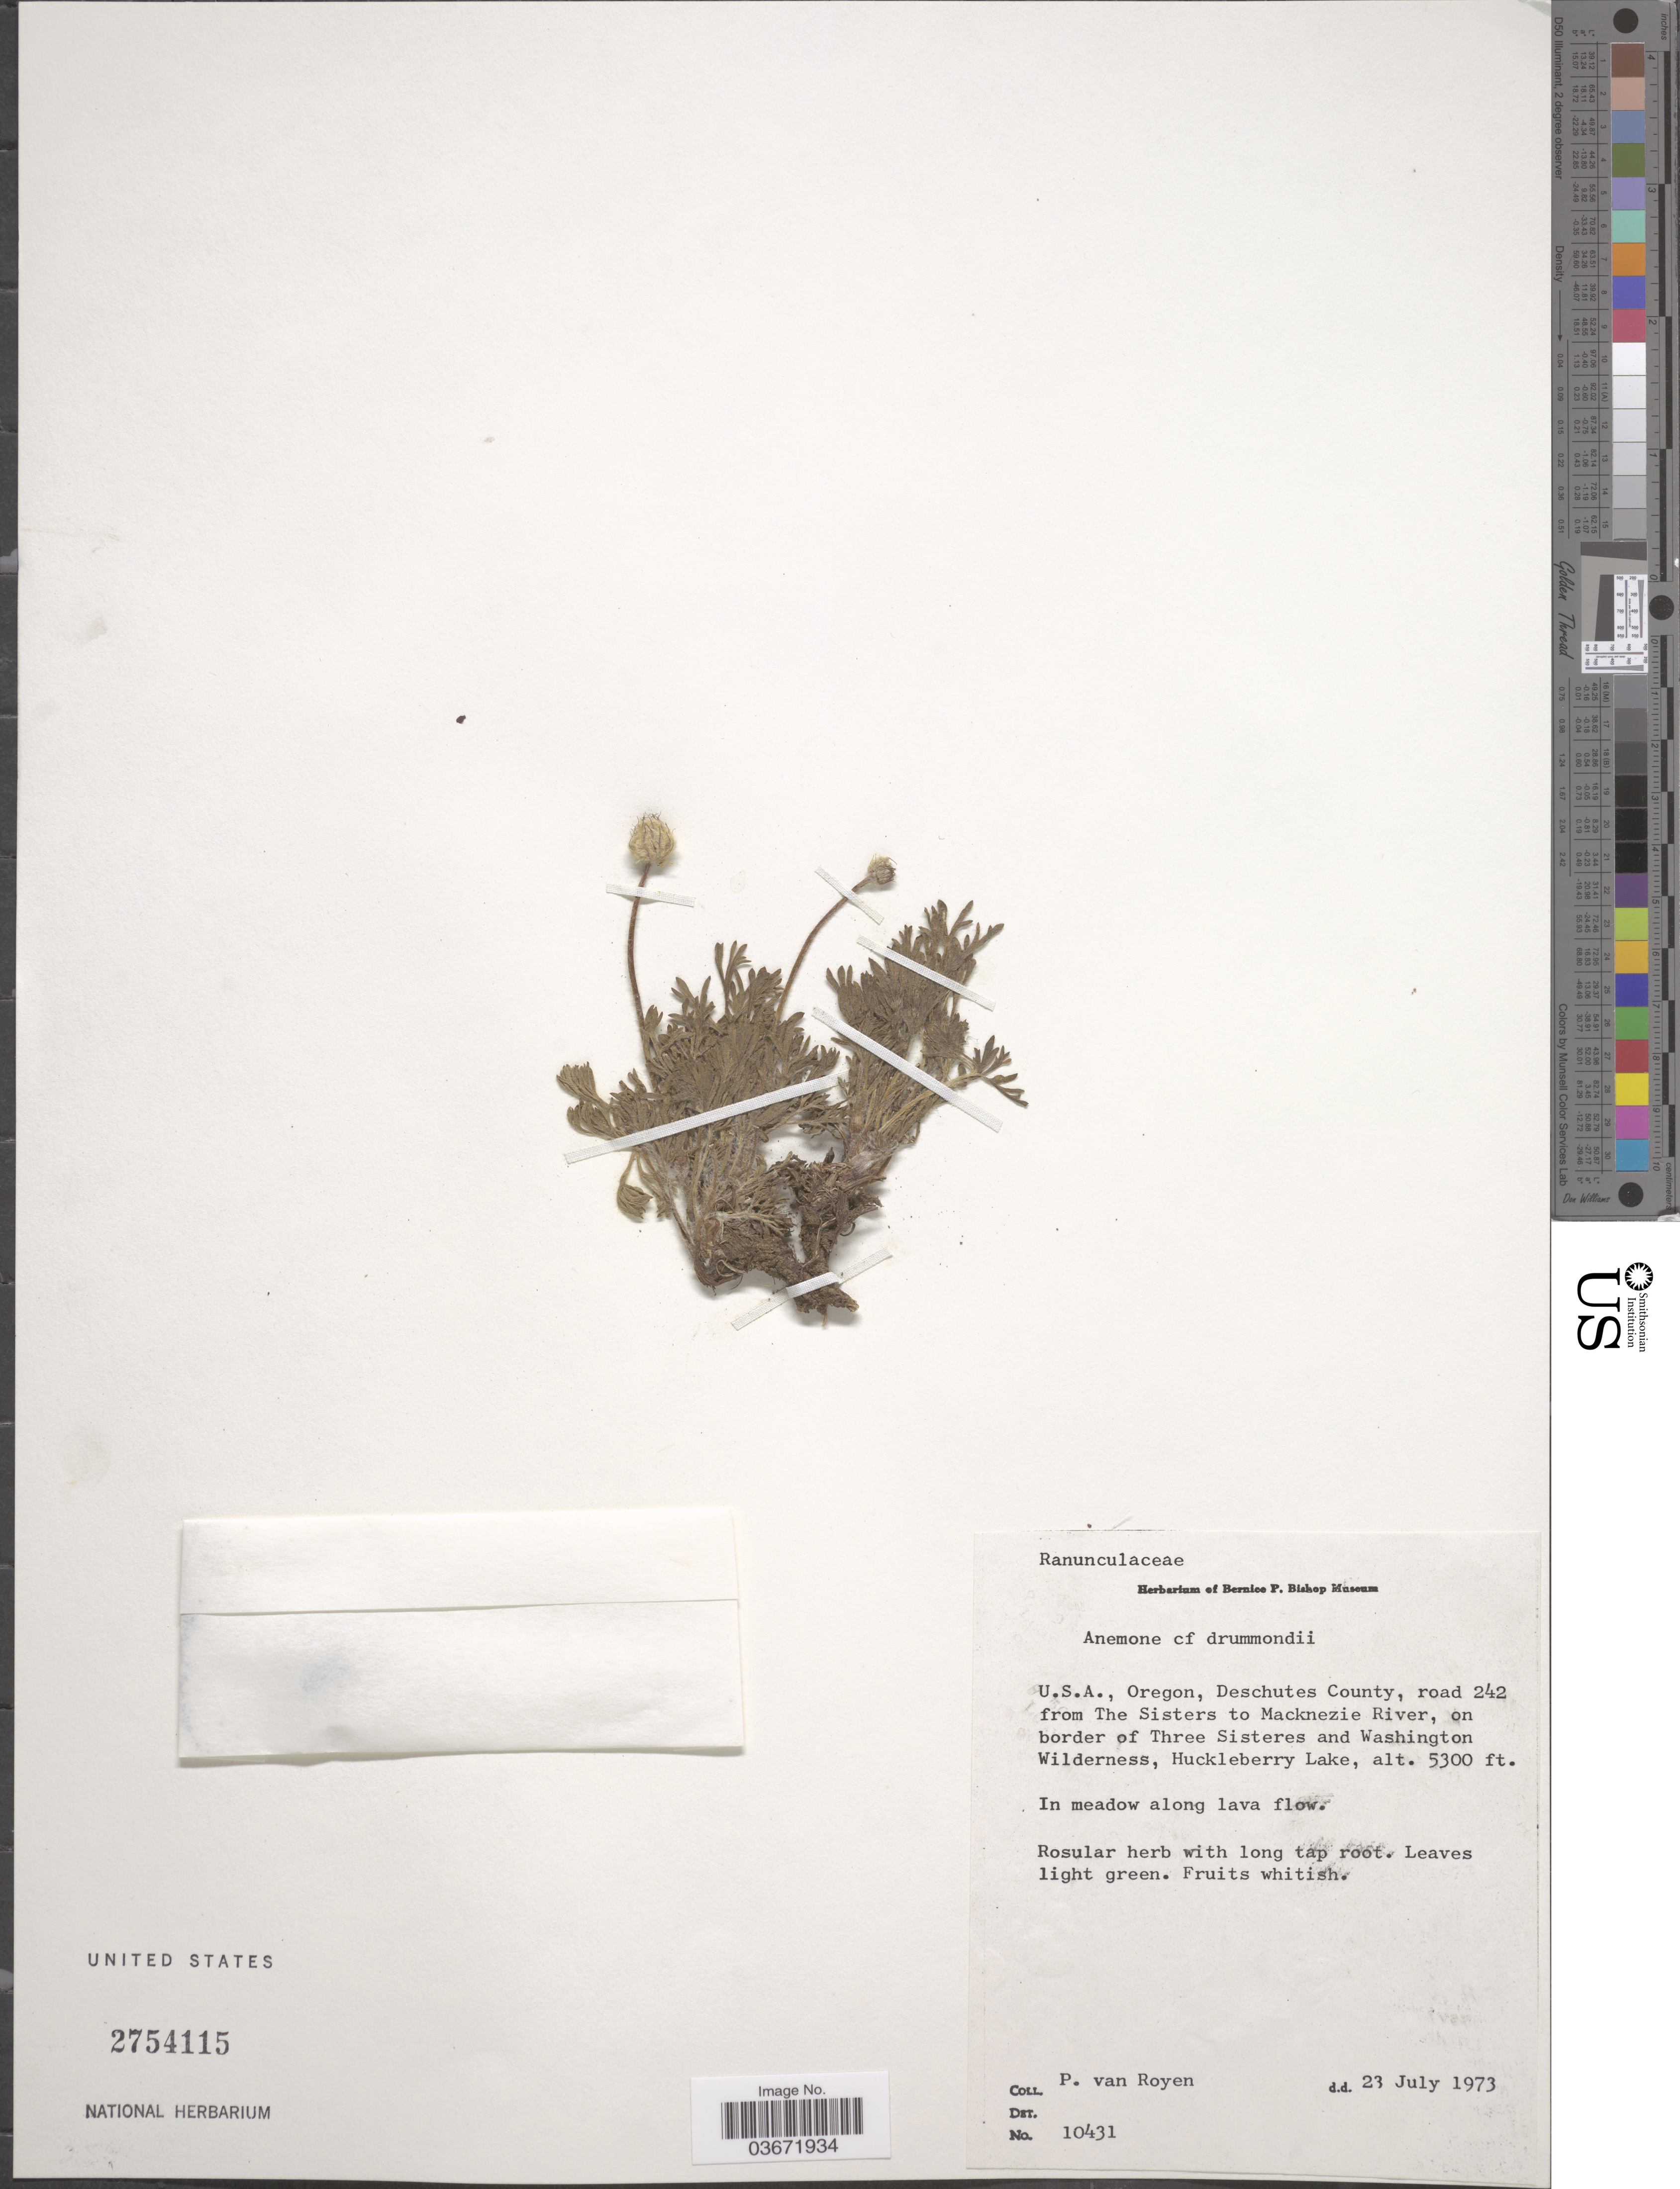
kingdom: Plantae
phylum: Tracheophyta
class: Magnoliopsida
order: Ranunculales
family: Ranunculaceae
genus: Anemone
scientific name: Anemone drummondii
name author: S. Watson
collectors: P. van Royen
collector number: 10431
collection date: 1973-07-23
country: United States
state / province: Oregon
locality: Deschutes County, road 242 from The Sisters to Macknezie River, on border of Three Sisteres and Washington Wilderness, Huckleberry Lake.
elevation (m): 1615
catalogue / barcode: US 2754115